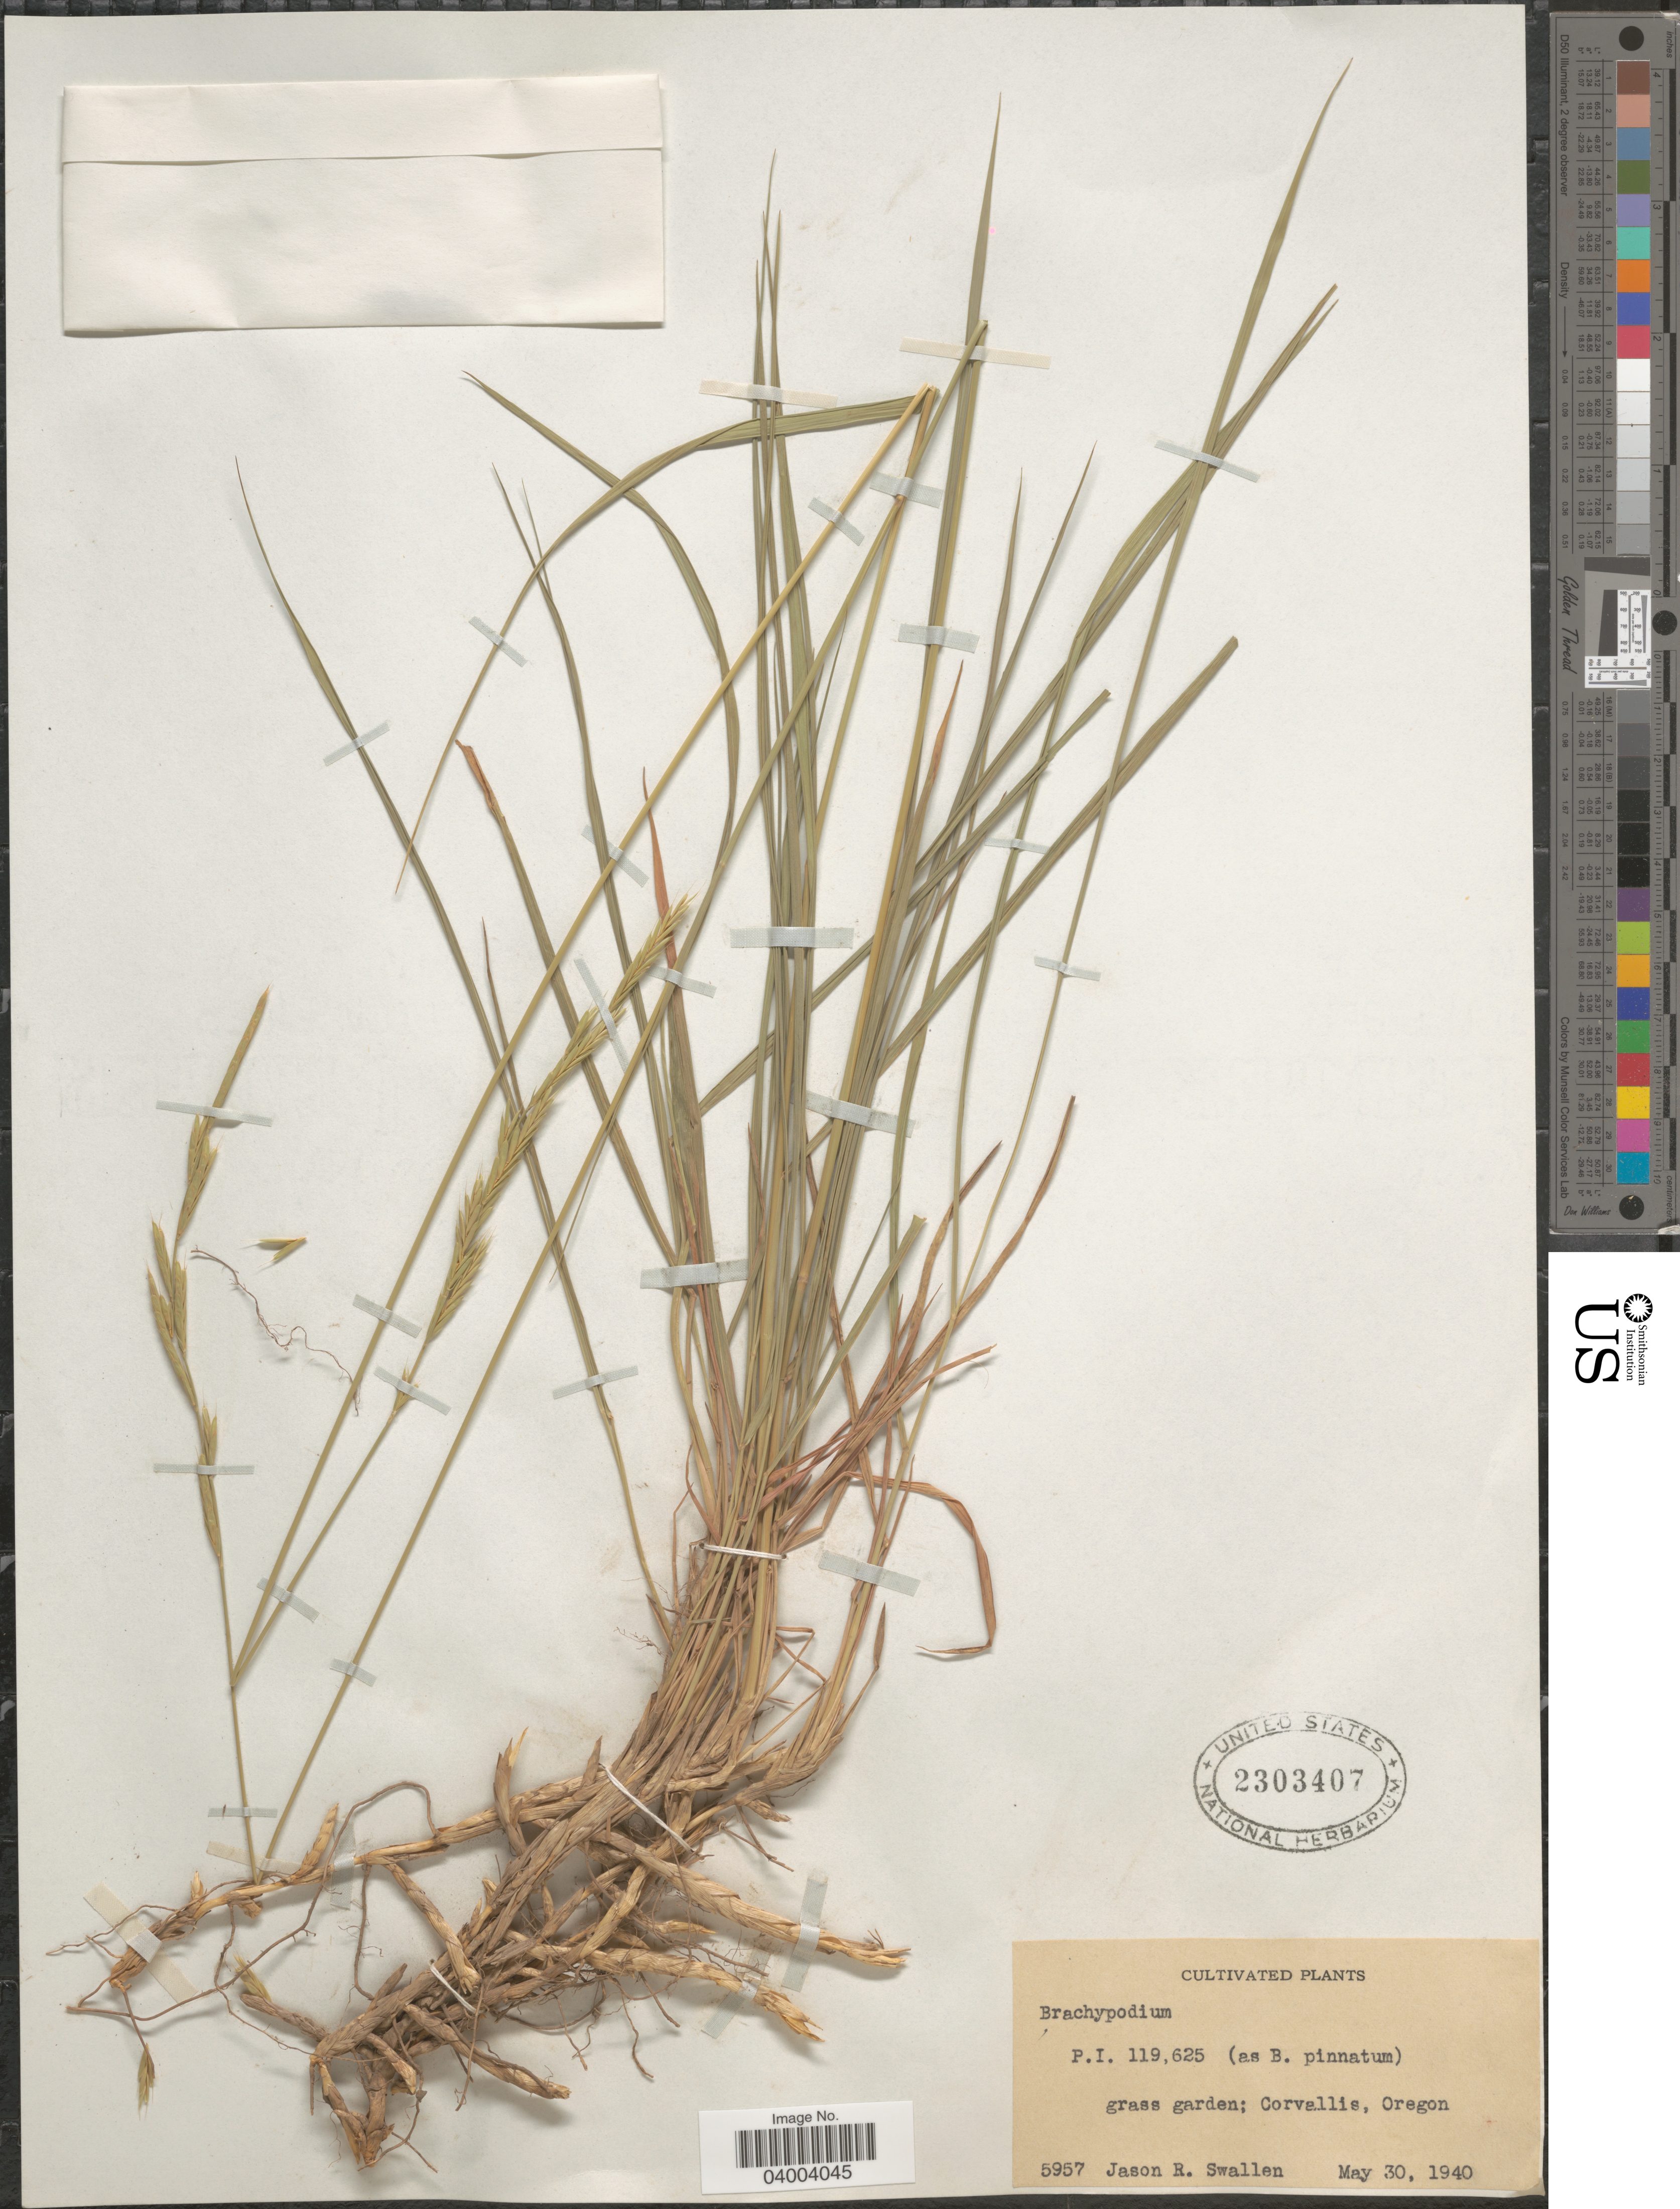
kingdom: Plantae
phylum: Tracheophyta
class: Liliopsida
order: Poales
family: Poaceae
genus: Brachypodium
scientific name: Brachypodium sp.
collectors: J. R. Swallen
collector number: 5957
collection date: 1940-05-30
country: United States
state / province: Oregon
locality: Corvallis.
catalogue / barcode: US 2303407